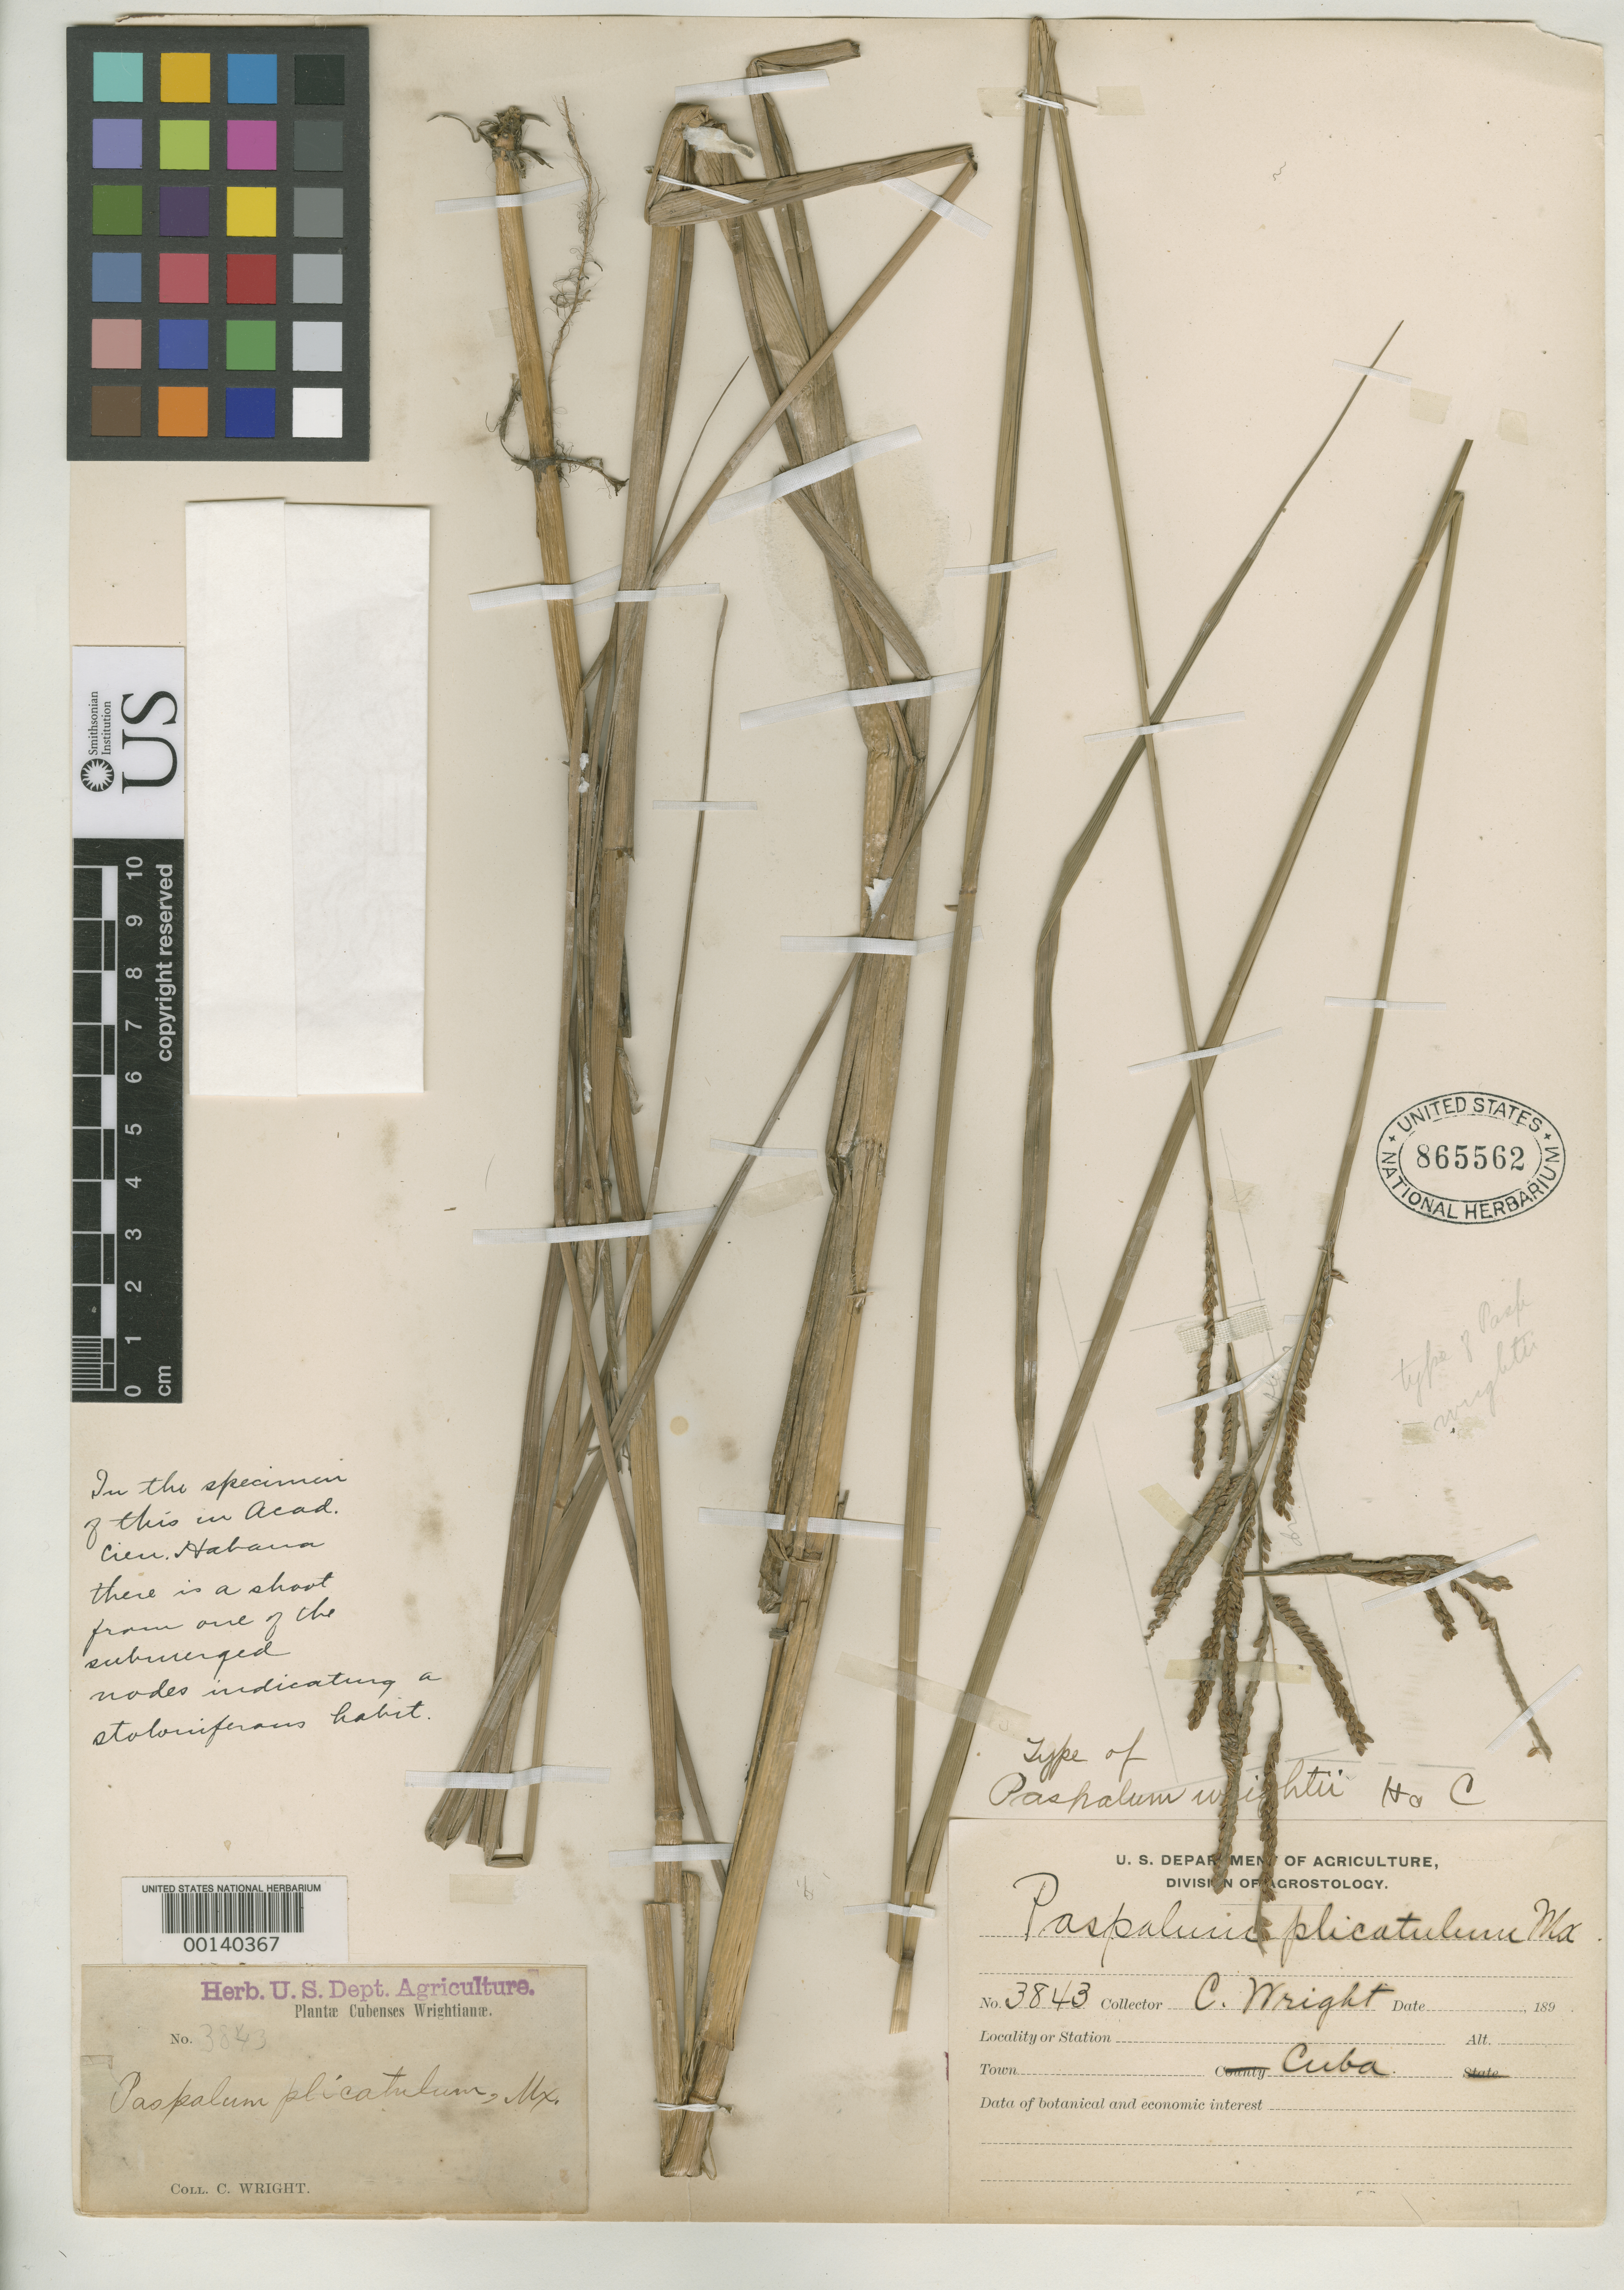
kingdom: Plantae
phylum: Tracheophyta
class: Liliopsida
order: Poales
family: Poaceae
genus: Paspalum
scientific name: Paspalum wrightii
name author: Hitchc. & Chase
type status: Holotype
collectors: C. Wright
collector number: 3843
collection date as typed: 189-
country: Cuba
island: Greater Antilles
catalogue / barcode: US 865562